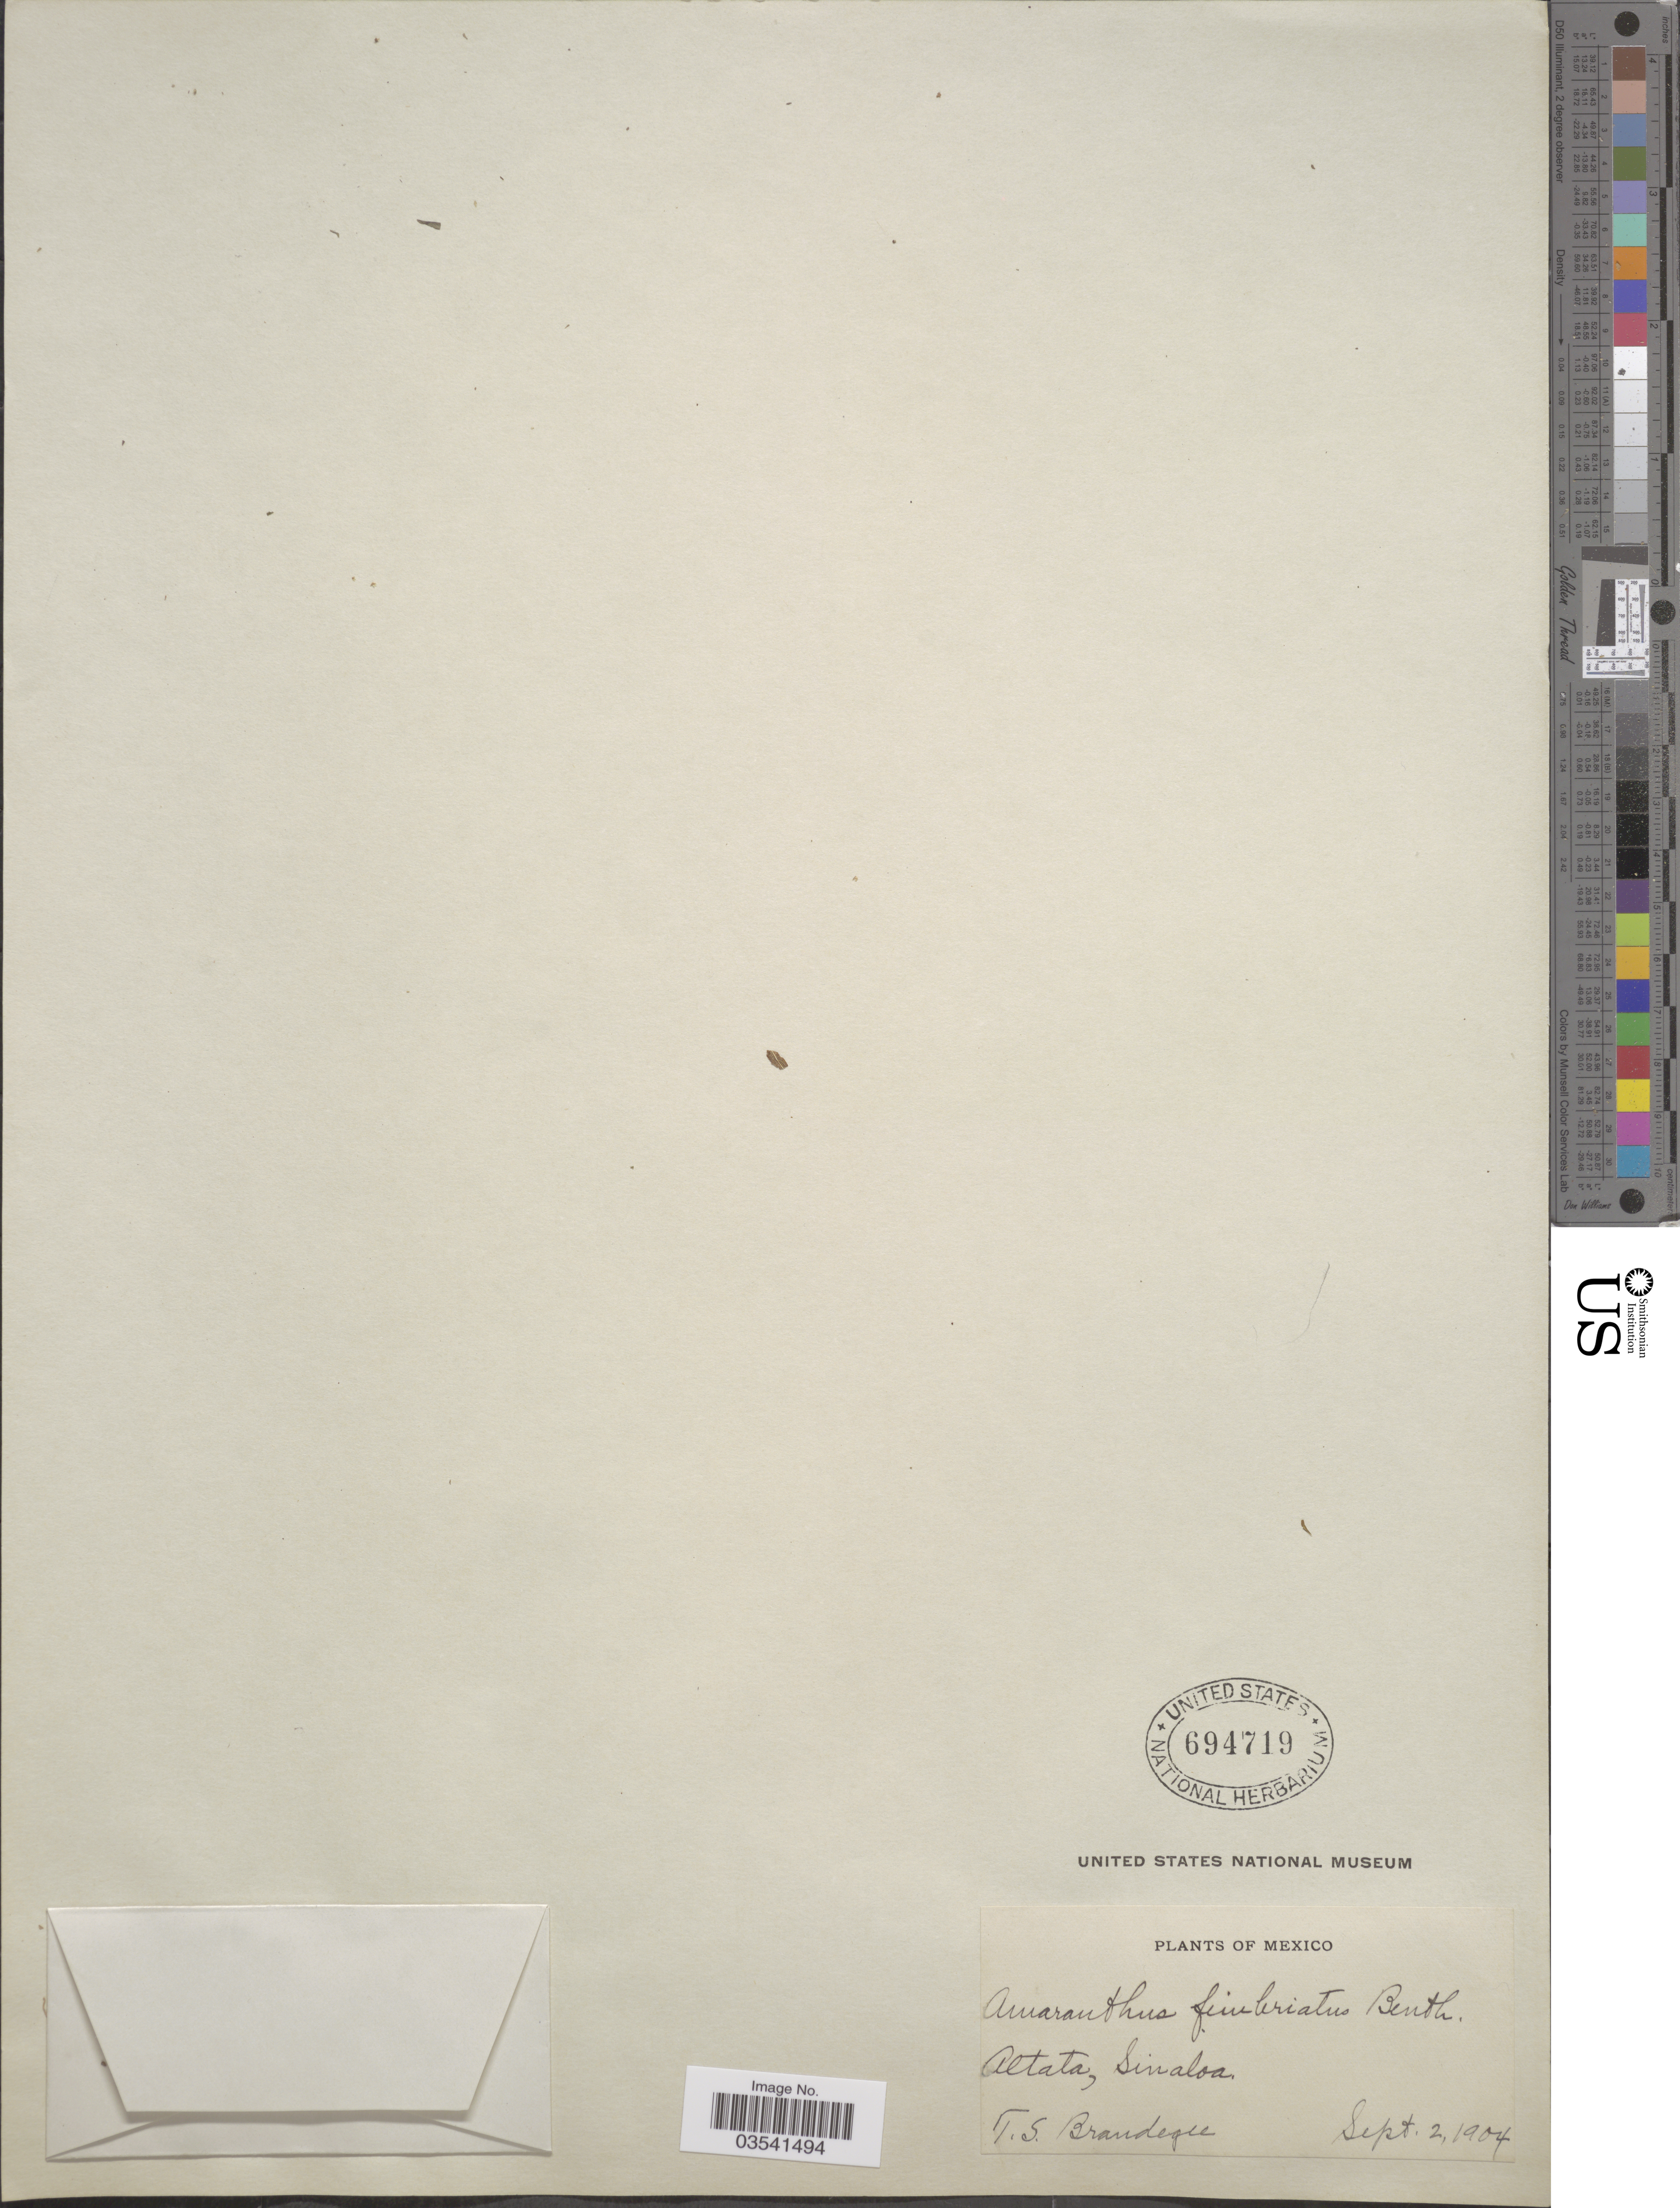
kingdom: Plantae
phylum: Tracheophyta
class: Magnoliopsida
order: Caryophyllales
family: Amaranthaceae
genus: Amaranthus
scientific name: Amaranthus fimbriatus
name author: (Torr.) Benth. ex S. Watson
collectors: T. S. Brandegee (herbarium)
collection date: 1904-09-02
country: Mexico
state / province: Sinaloa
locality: Altata.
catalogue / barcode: US 694719